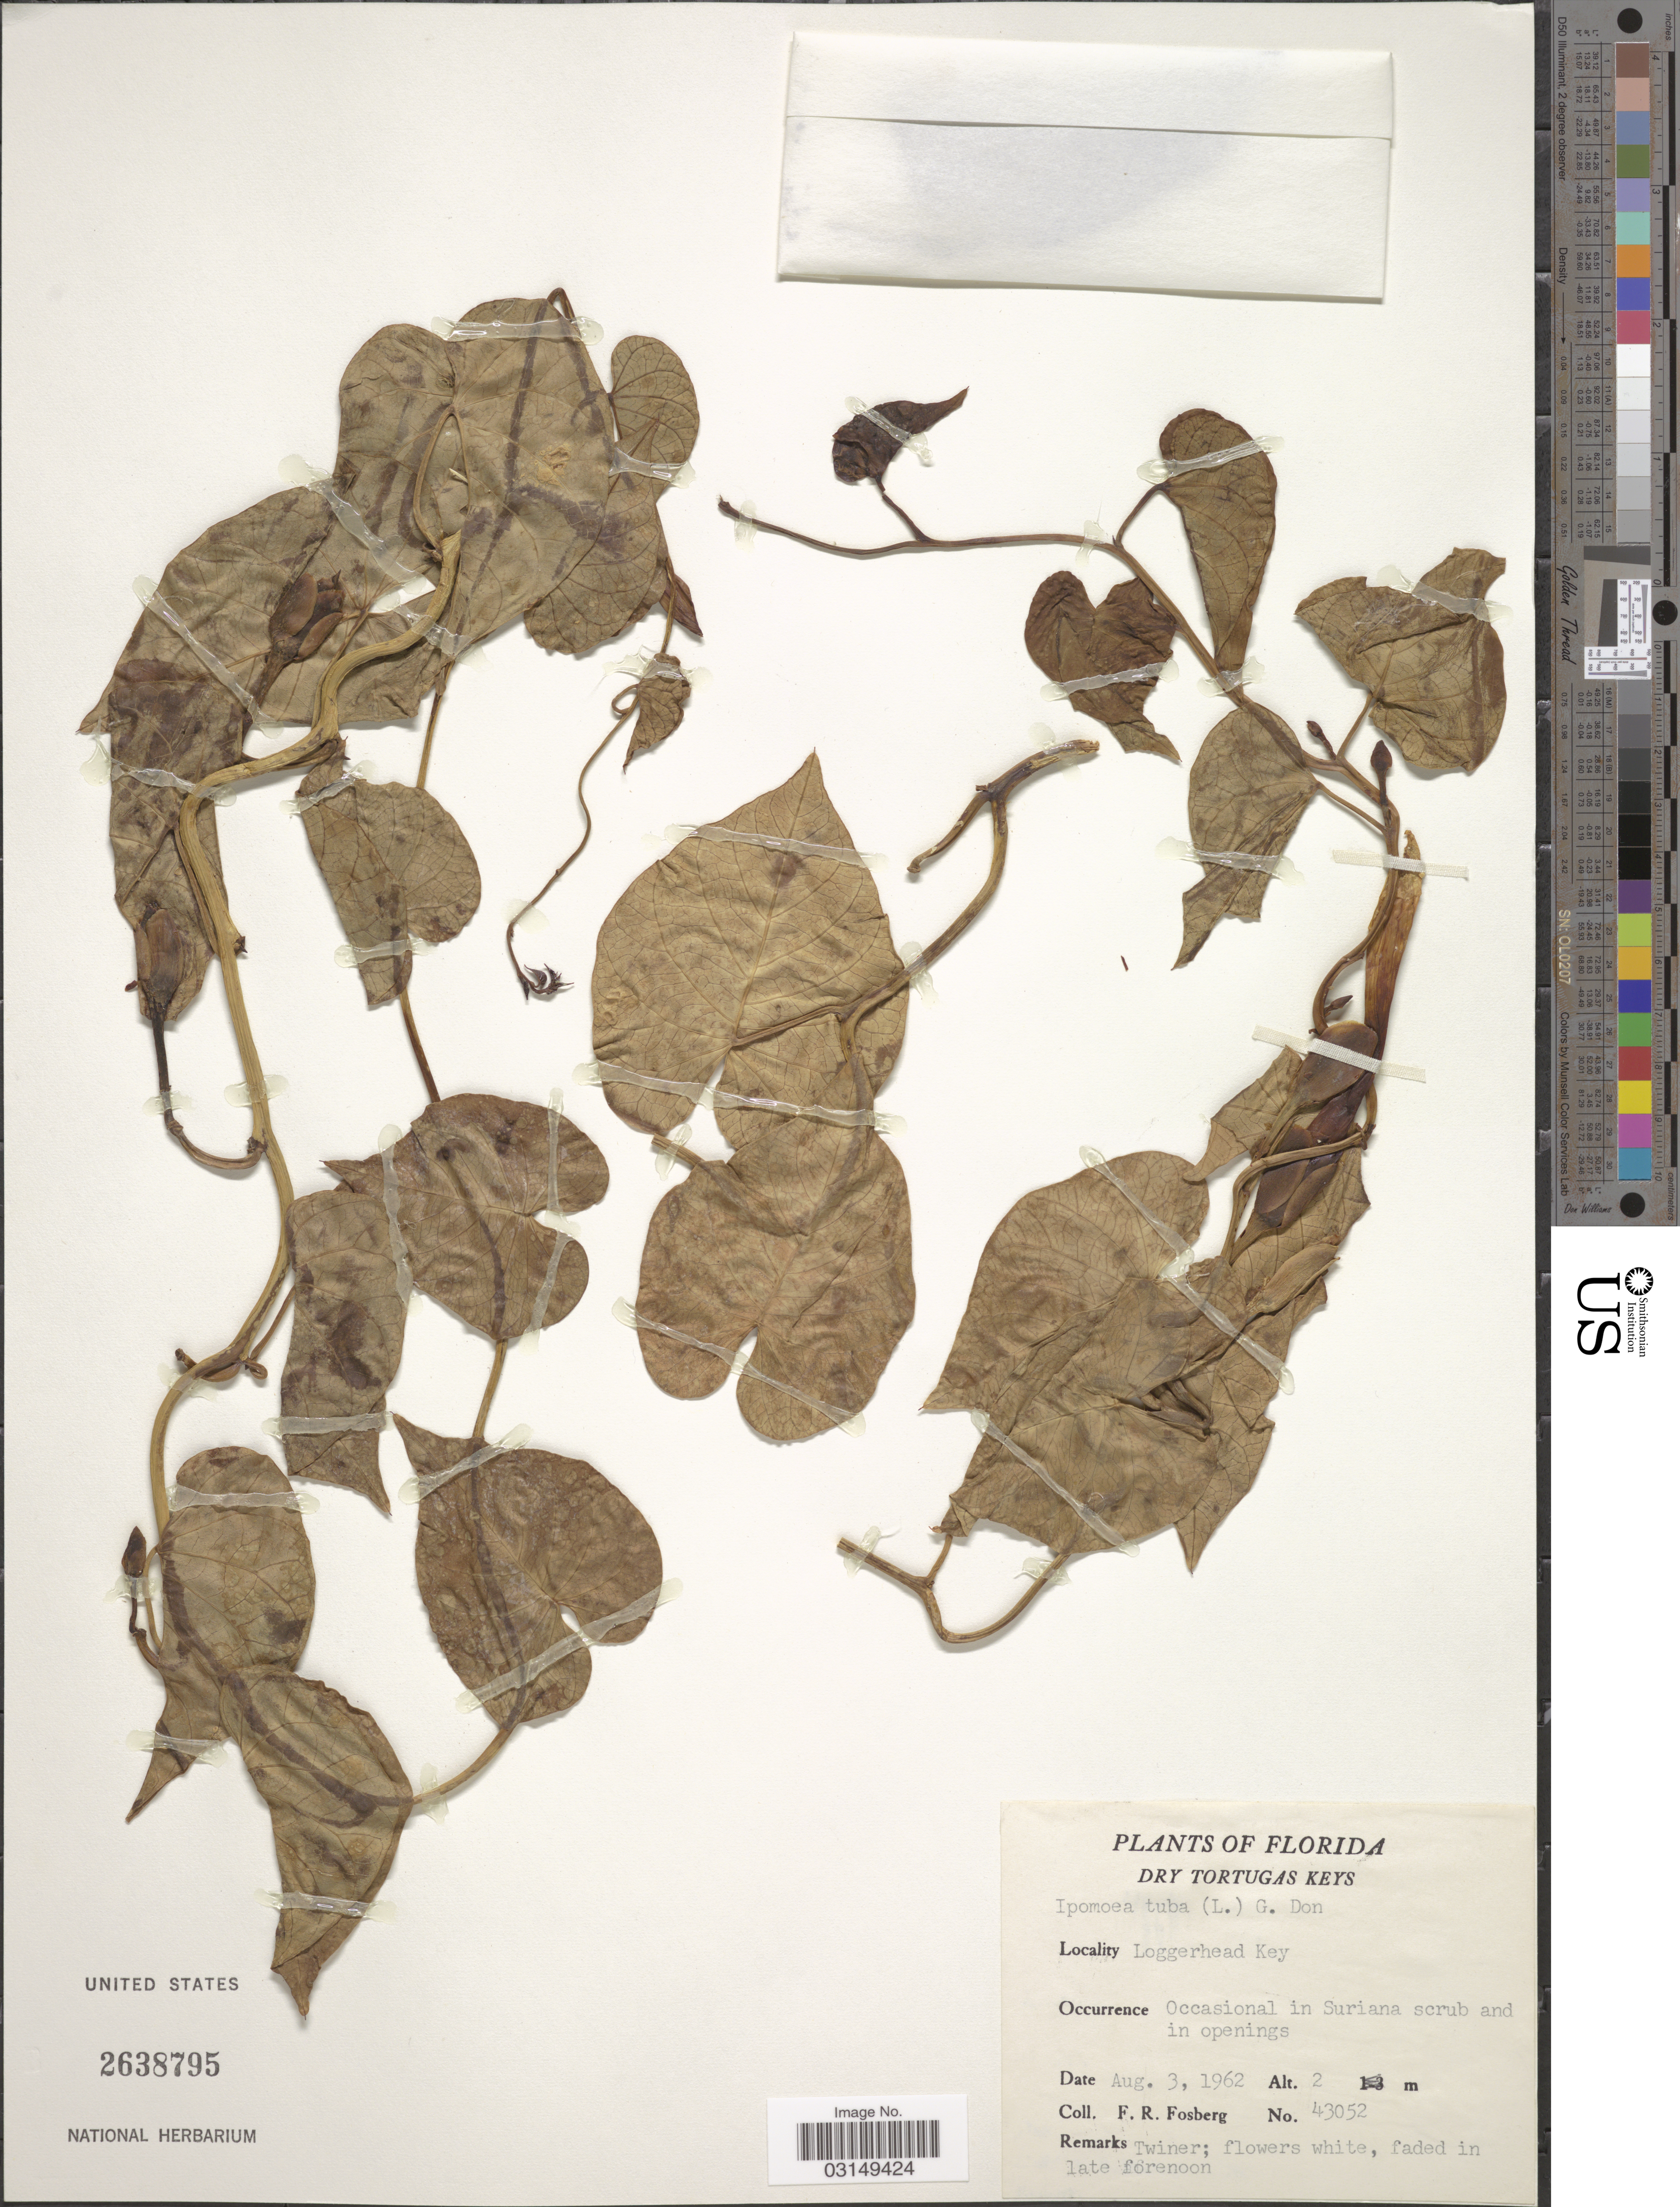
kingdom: Plantae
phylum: Tracheophyta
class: Magnoliopsida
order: Solanales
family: Convolvulaceae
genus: Ipomoea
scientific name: Ipomoea violacea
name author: L.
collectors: F. R. Fosberg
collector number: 43052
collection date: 1962-08-03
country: United States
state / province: Florida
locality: Dry Tortugas Keys. Loggerhead Key.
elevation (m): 2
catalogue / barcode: US 2638795